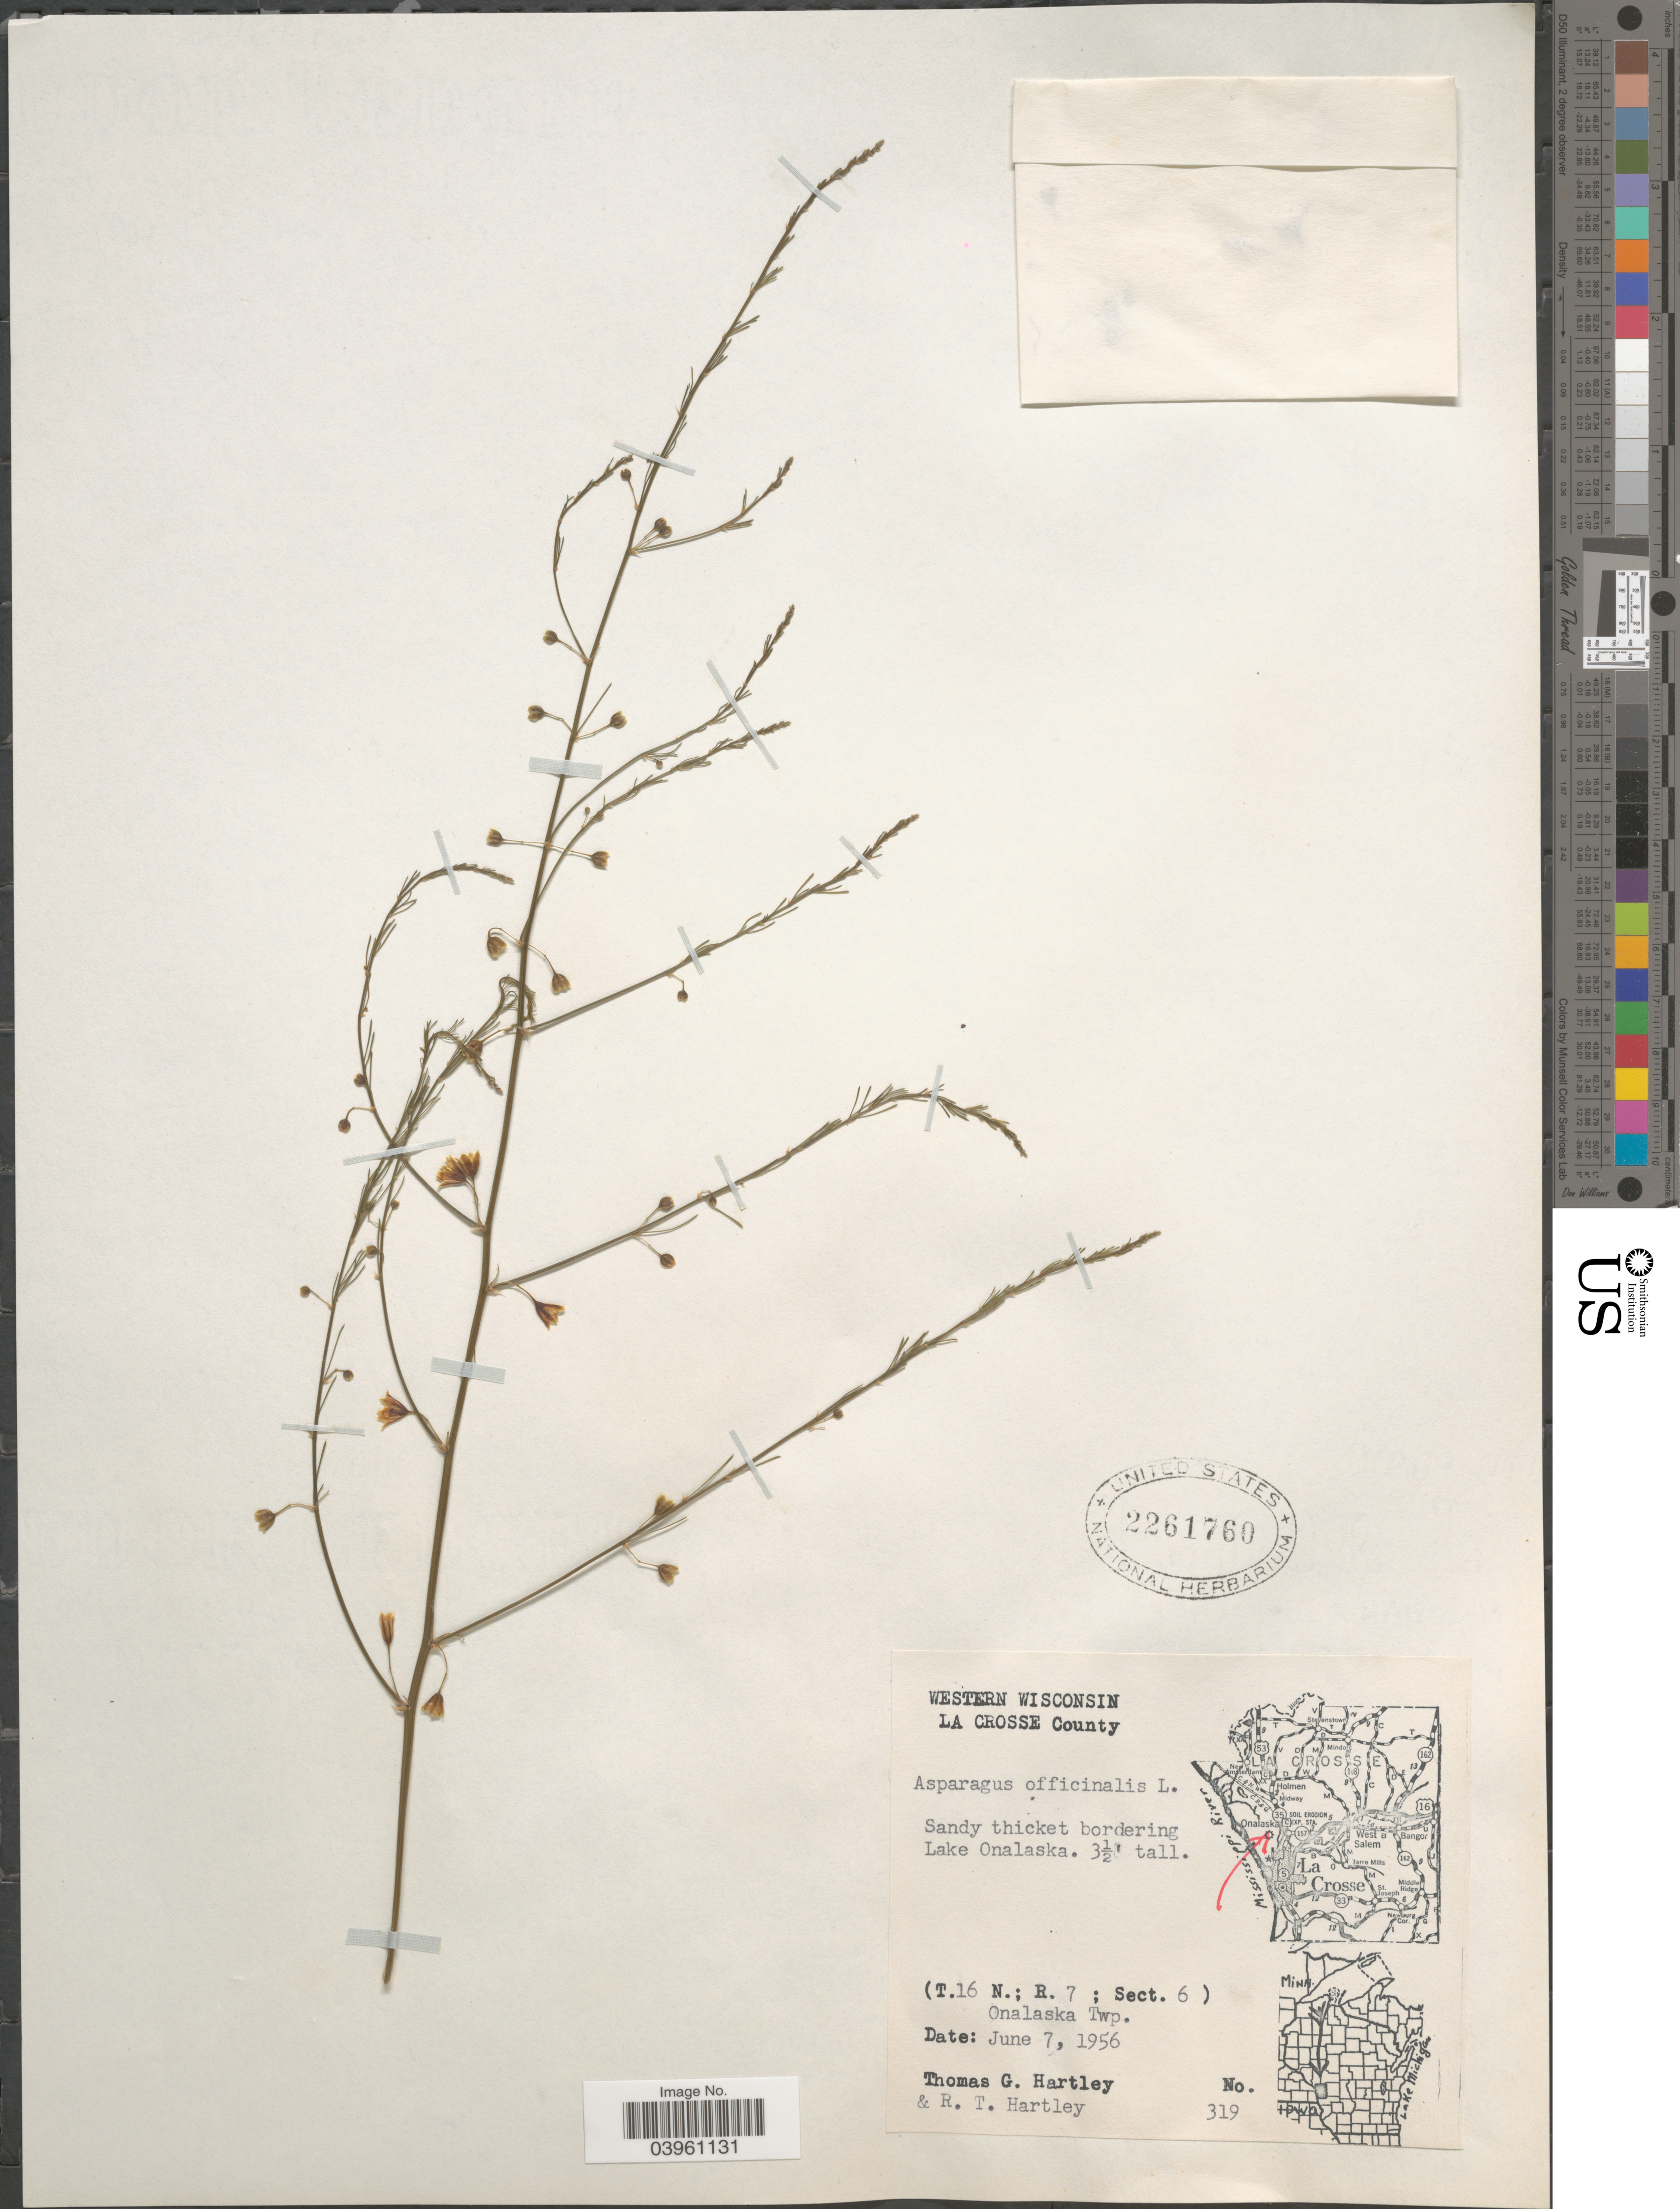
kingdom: Plantae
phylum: Tracheophyta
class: Liliopsida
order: Asparagales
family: Asparagaceae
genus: Asparagus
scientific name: Asparagus officinalis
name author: L.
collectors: T. G. Hartley & R. T. Hartley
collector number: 319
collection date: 1956-06-07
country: United States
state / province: Wisconsin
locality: Western Wisconsin. La Crosse County. Sandy thicket bordering Lake Onalaska. (T. 16 N.; R. 7 ;Sect. 6) Onalaska Twp.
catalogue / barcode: US 2261760